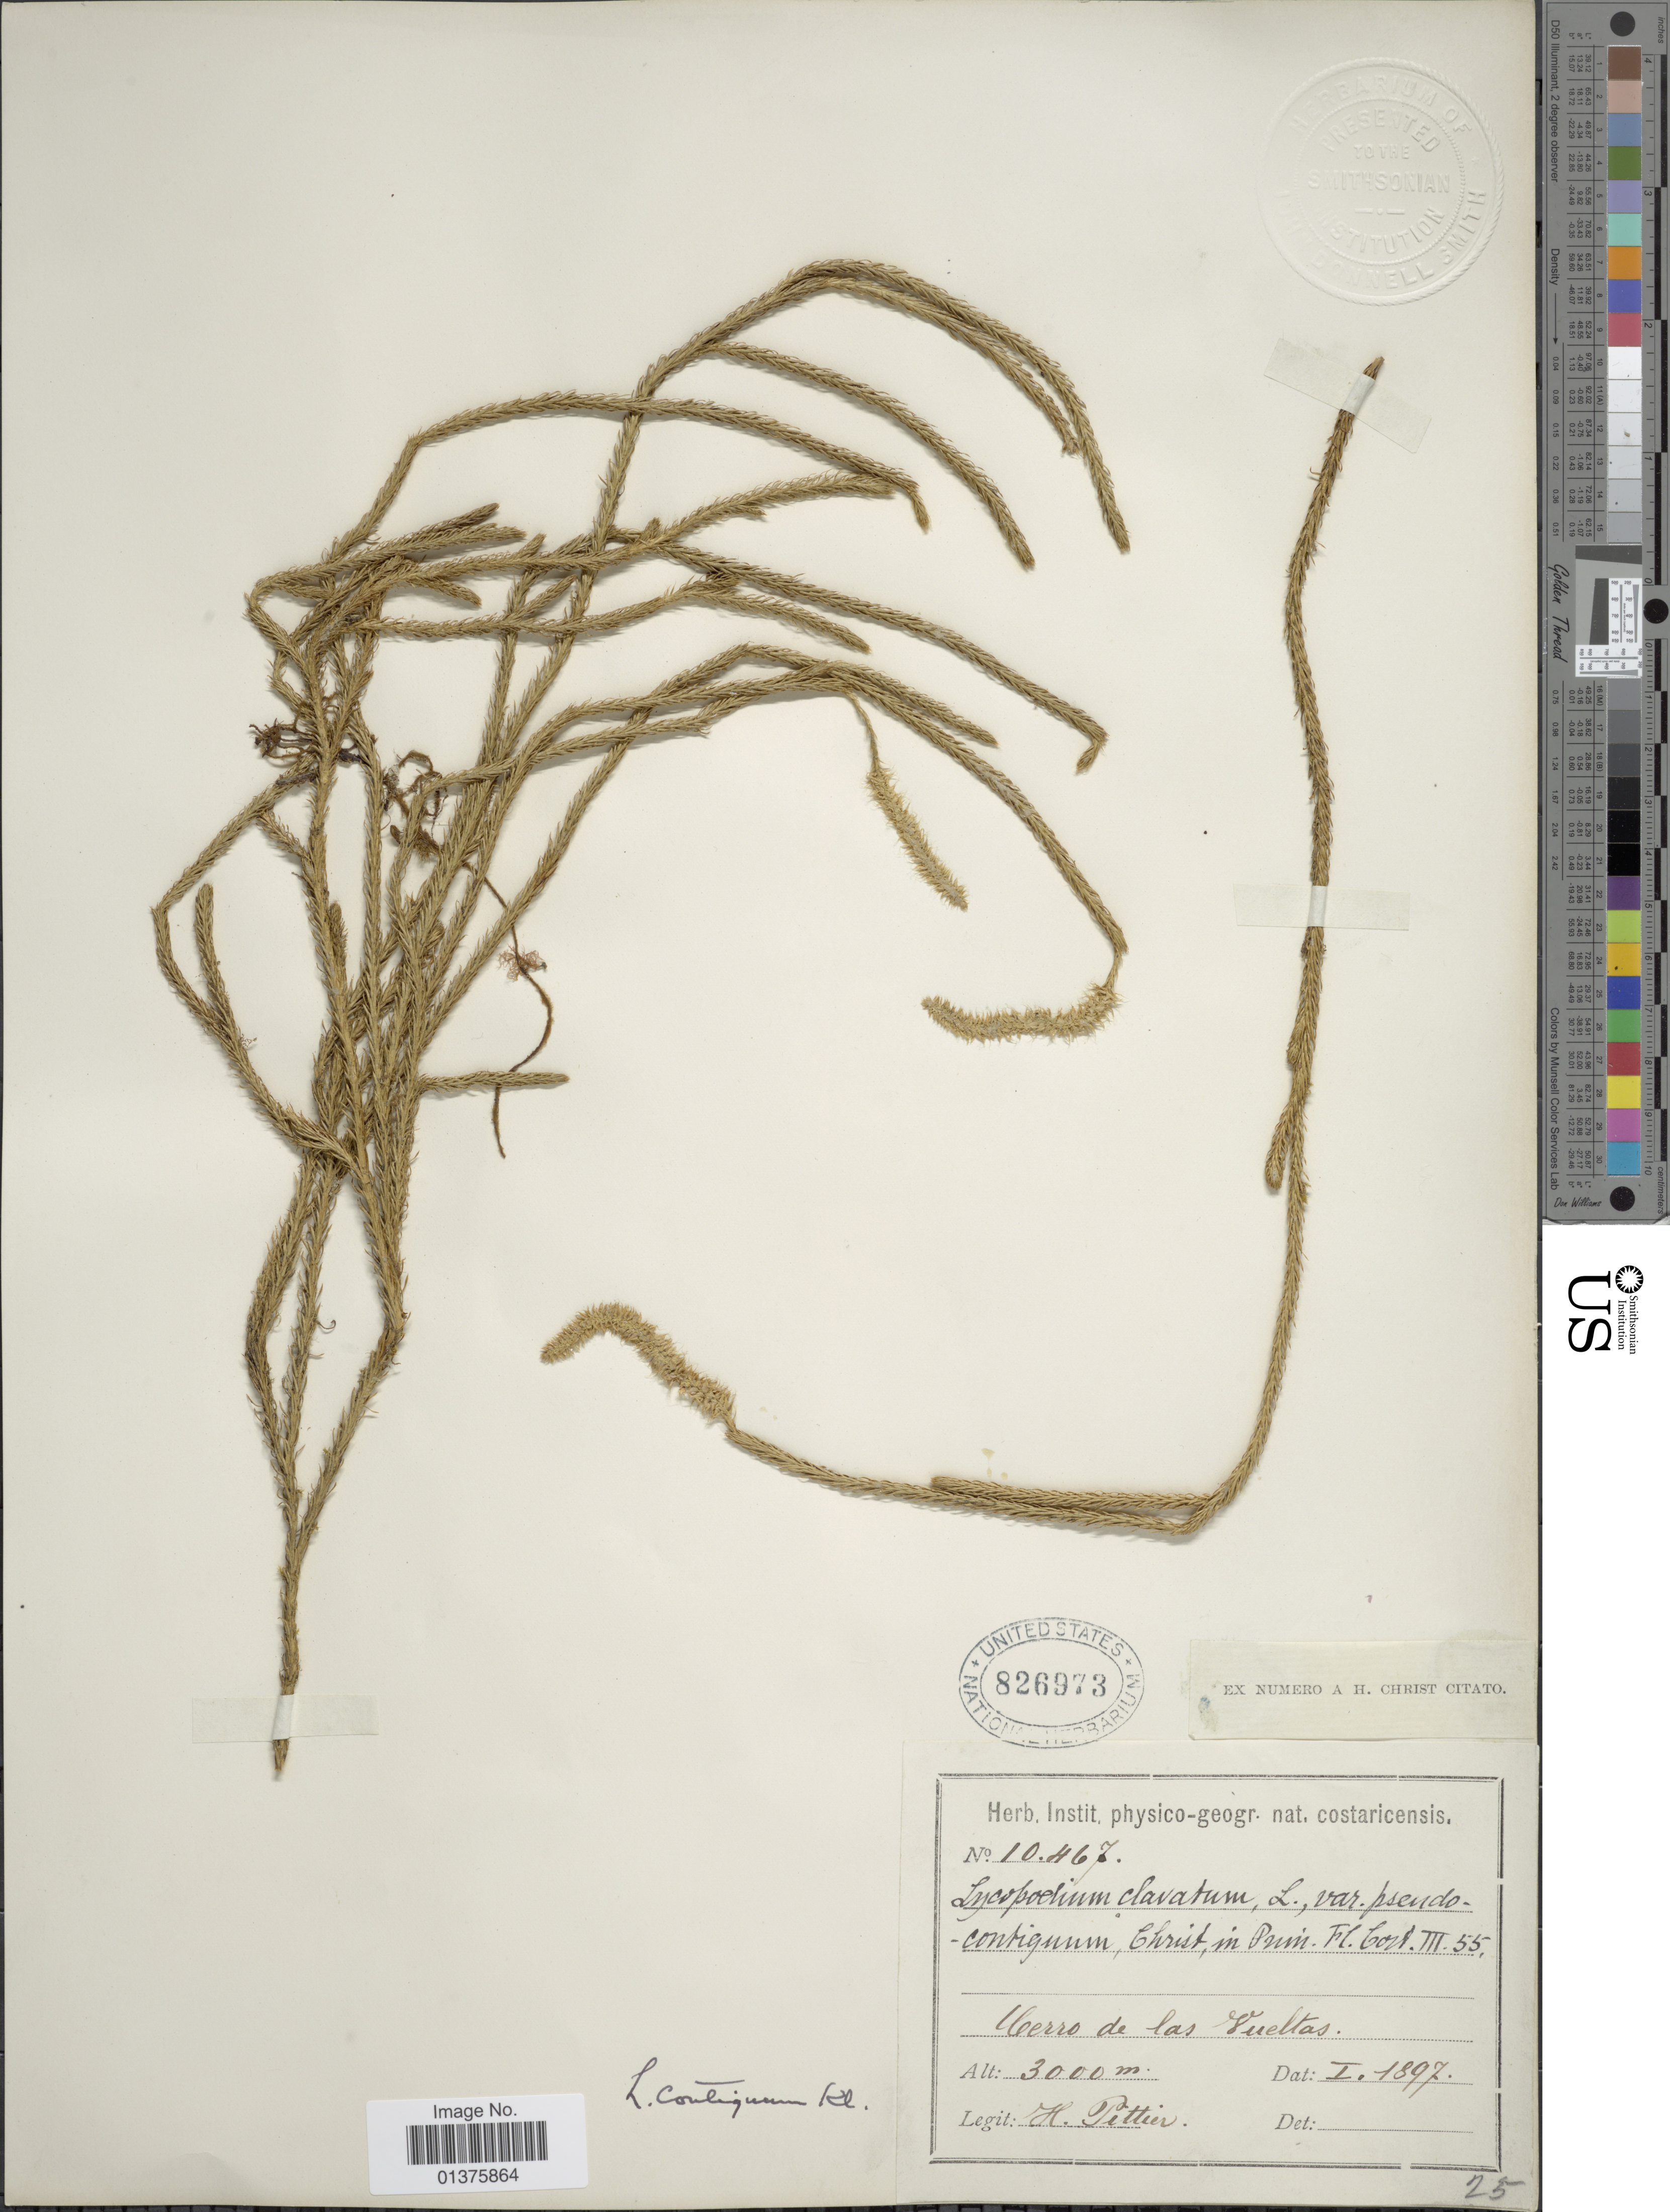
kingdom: Plantae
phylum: Tracheophyta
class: Lycopodiopsida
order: Lycopodiales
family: Lycopodiaceae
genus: Lycopodium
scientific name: Lycopodium clavatum subsp. contiguum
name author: (Klotzsch) B. Øllg.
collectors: H. F. Pittier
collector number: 10467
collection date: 1897-01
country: Costa Rica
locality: Cerro de la Vueltas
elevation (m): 3000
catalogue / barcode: US 826973